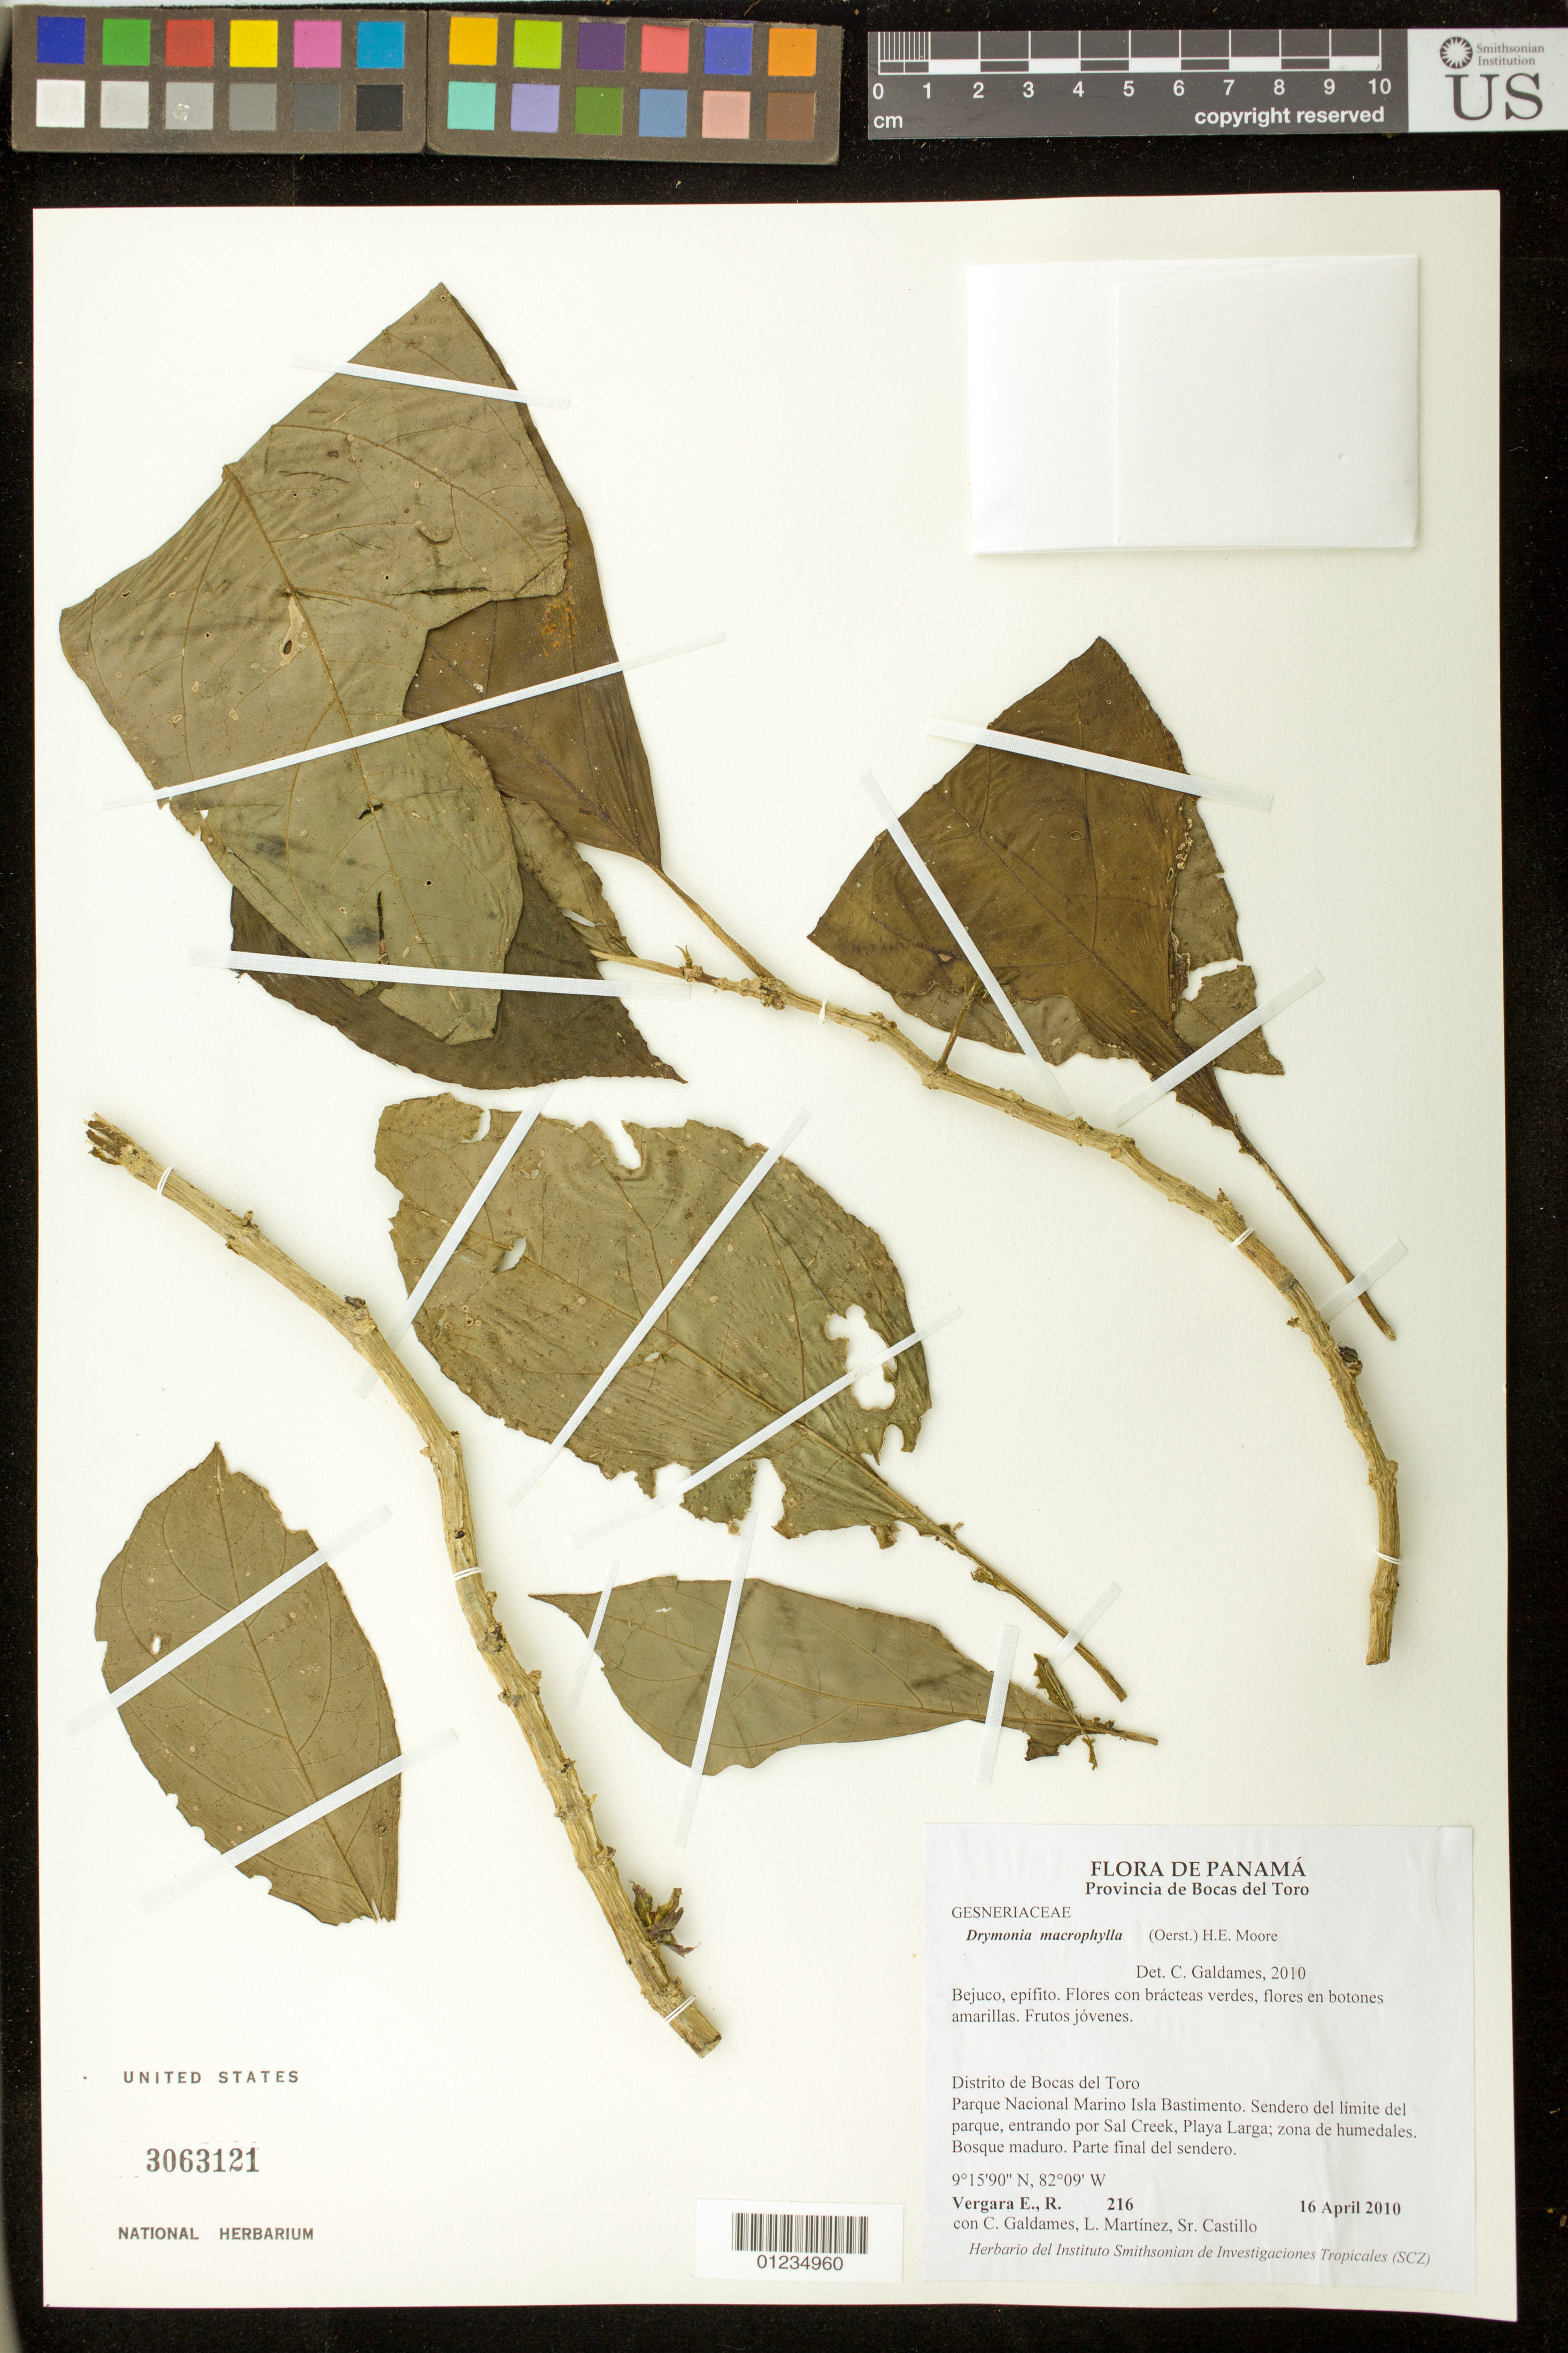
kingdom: Plantae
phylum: Tracheophyta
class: Magnoliopsida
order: Lamiales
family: Gesneriaceae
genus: Drymonia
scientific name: Drymonia macrophylla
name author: (Oerst.) H.E. Moore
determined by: Galdames, C.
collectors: R. Vergara E., C. Galdames, L. Martinez & Castillo, --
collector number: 216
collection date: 2010-04-16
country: Panama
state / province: Bocas del Toro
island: Bastimentos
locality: Parque Nacional Marino Isla Bastimento. Sendero del limite del parque, entrando por Sal Creek, Playa Larga; zona de humedales. Bosque maduro. Parte final del sendero.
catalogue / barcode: US 3063121